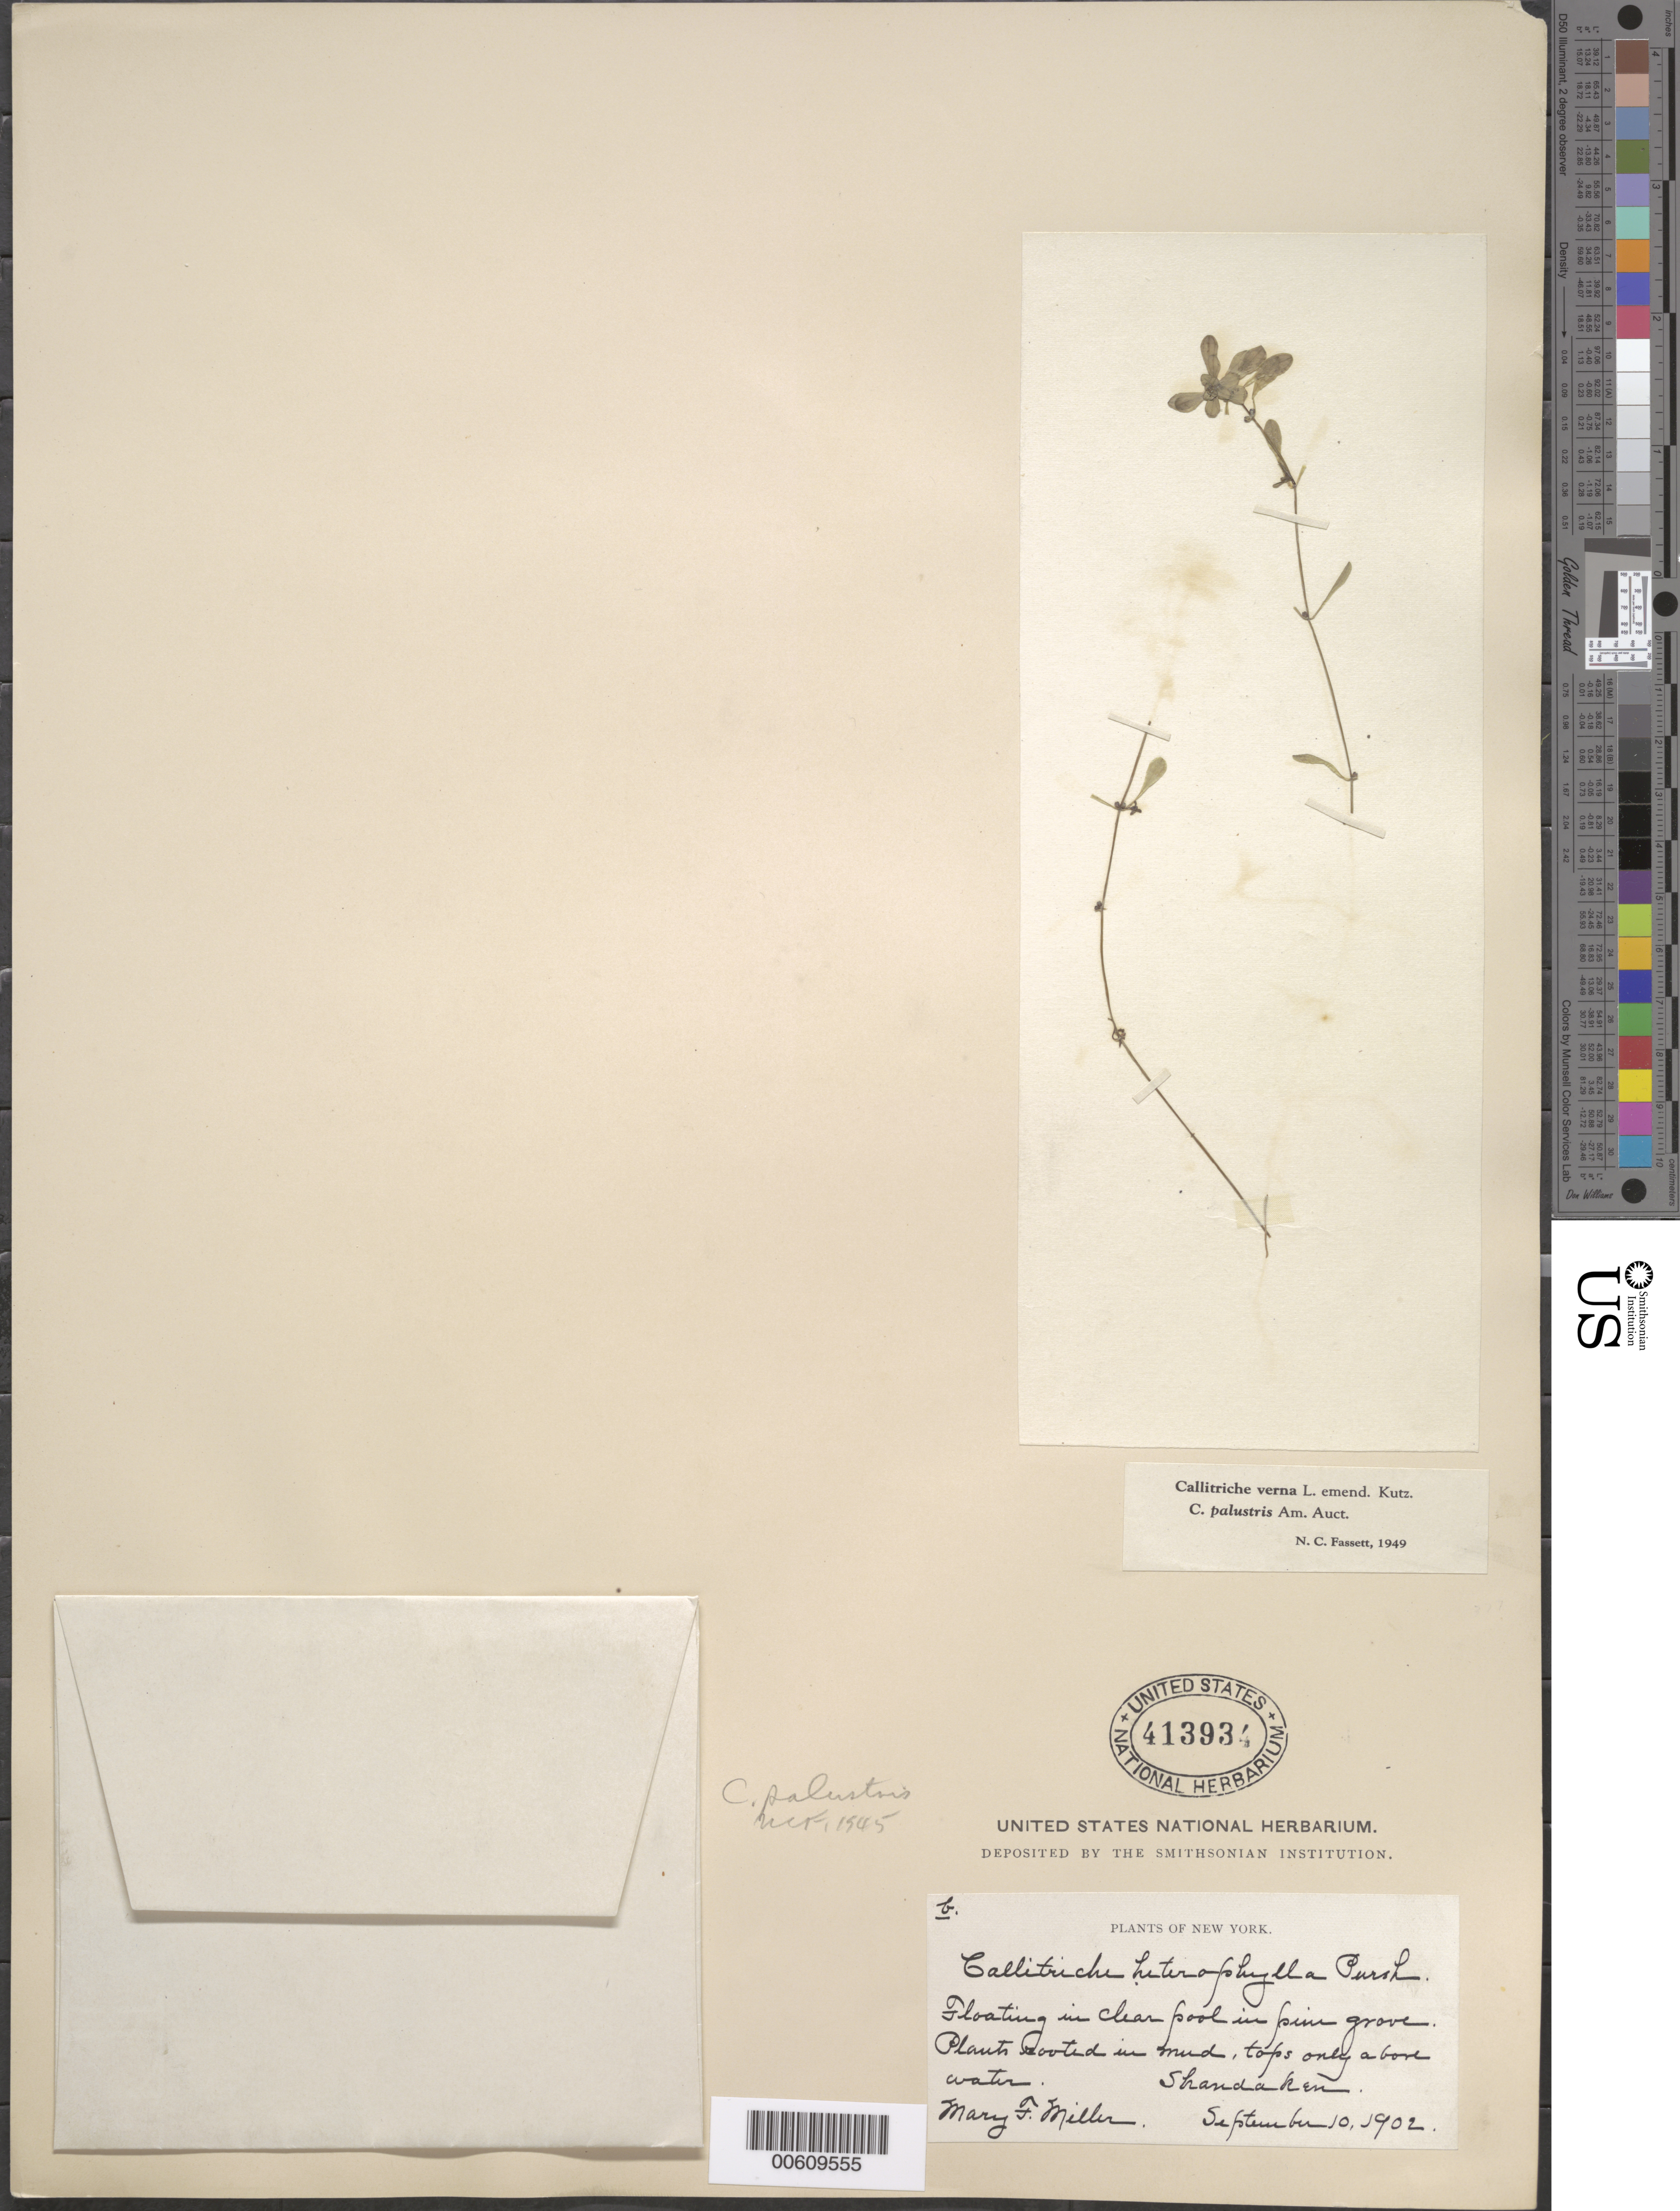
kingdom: Plantae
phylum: Tracheophyta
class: Magnoliopsida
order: Lamiales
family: Plantaginaceae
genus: Callitriche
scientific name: Callitriche verna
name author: L.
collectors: M. Millre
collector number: b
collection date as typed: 10 Sep 1902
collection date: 1902-09-10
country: United States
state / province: New York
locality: Shandaken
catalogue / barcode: US 413934